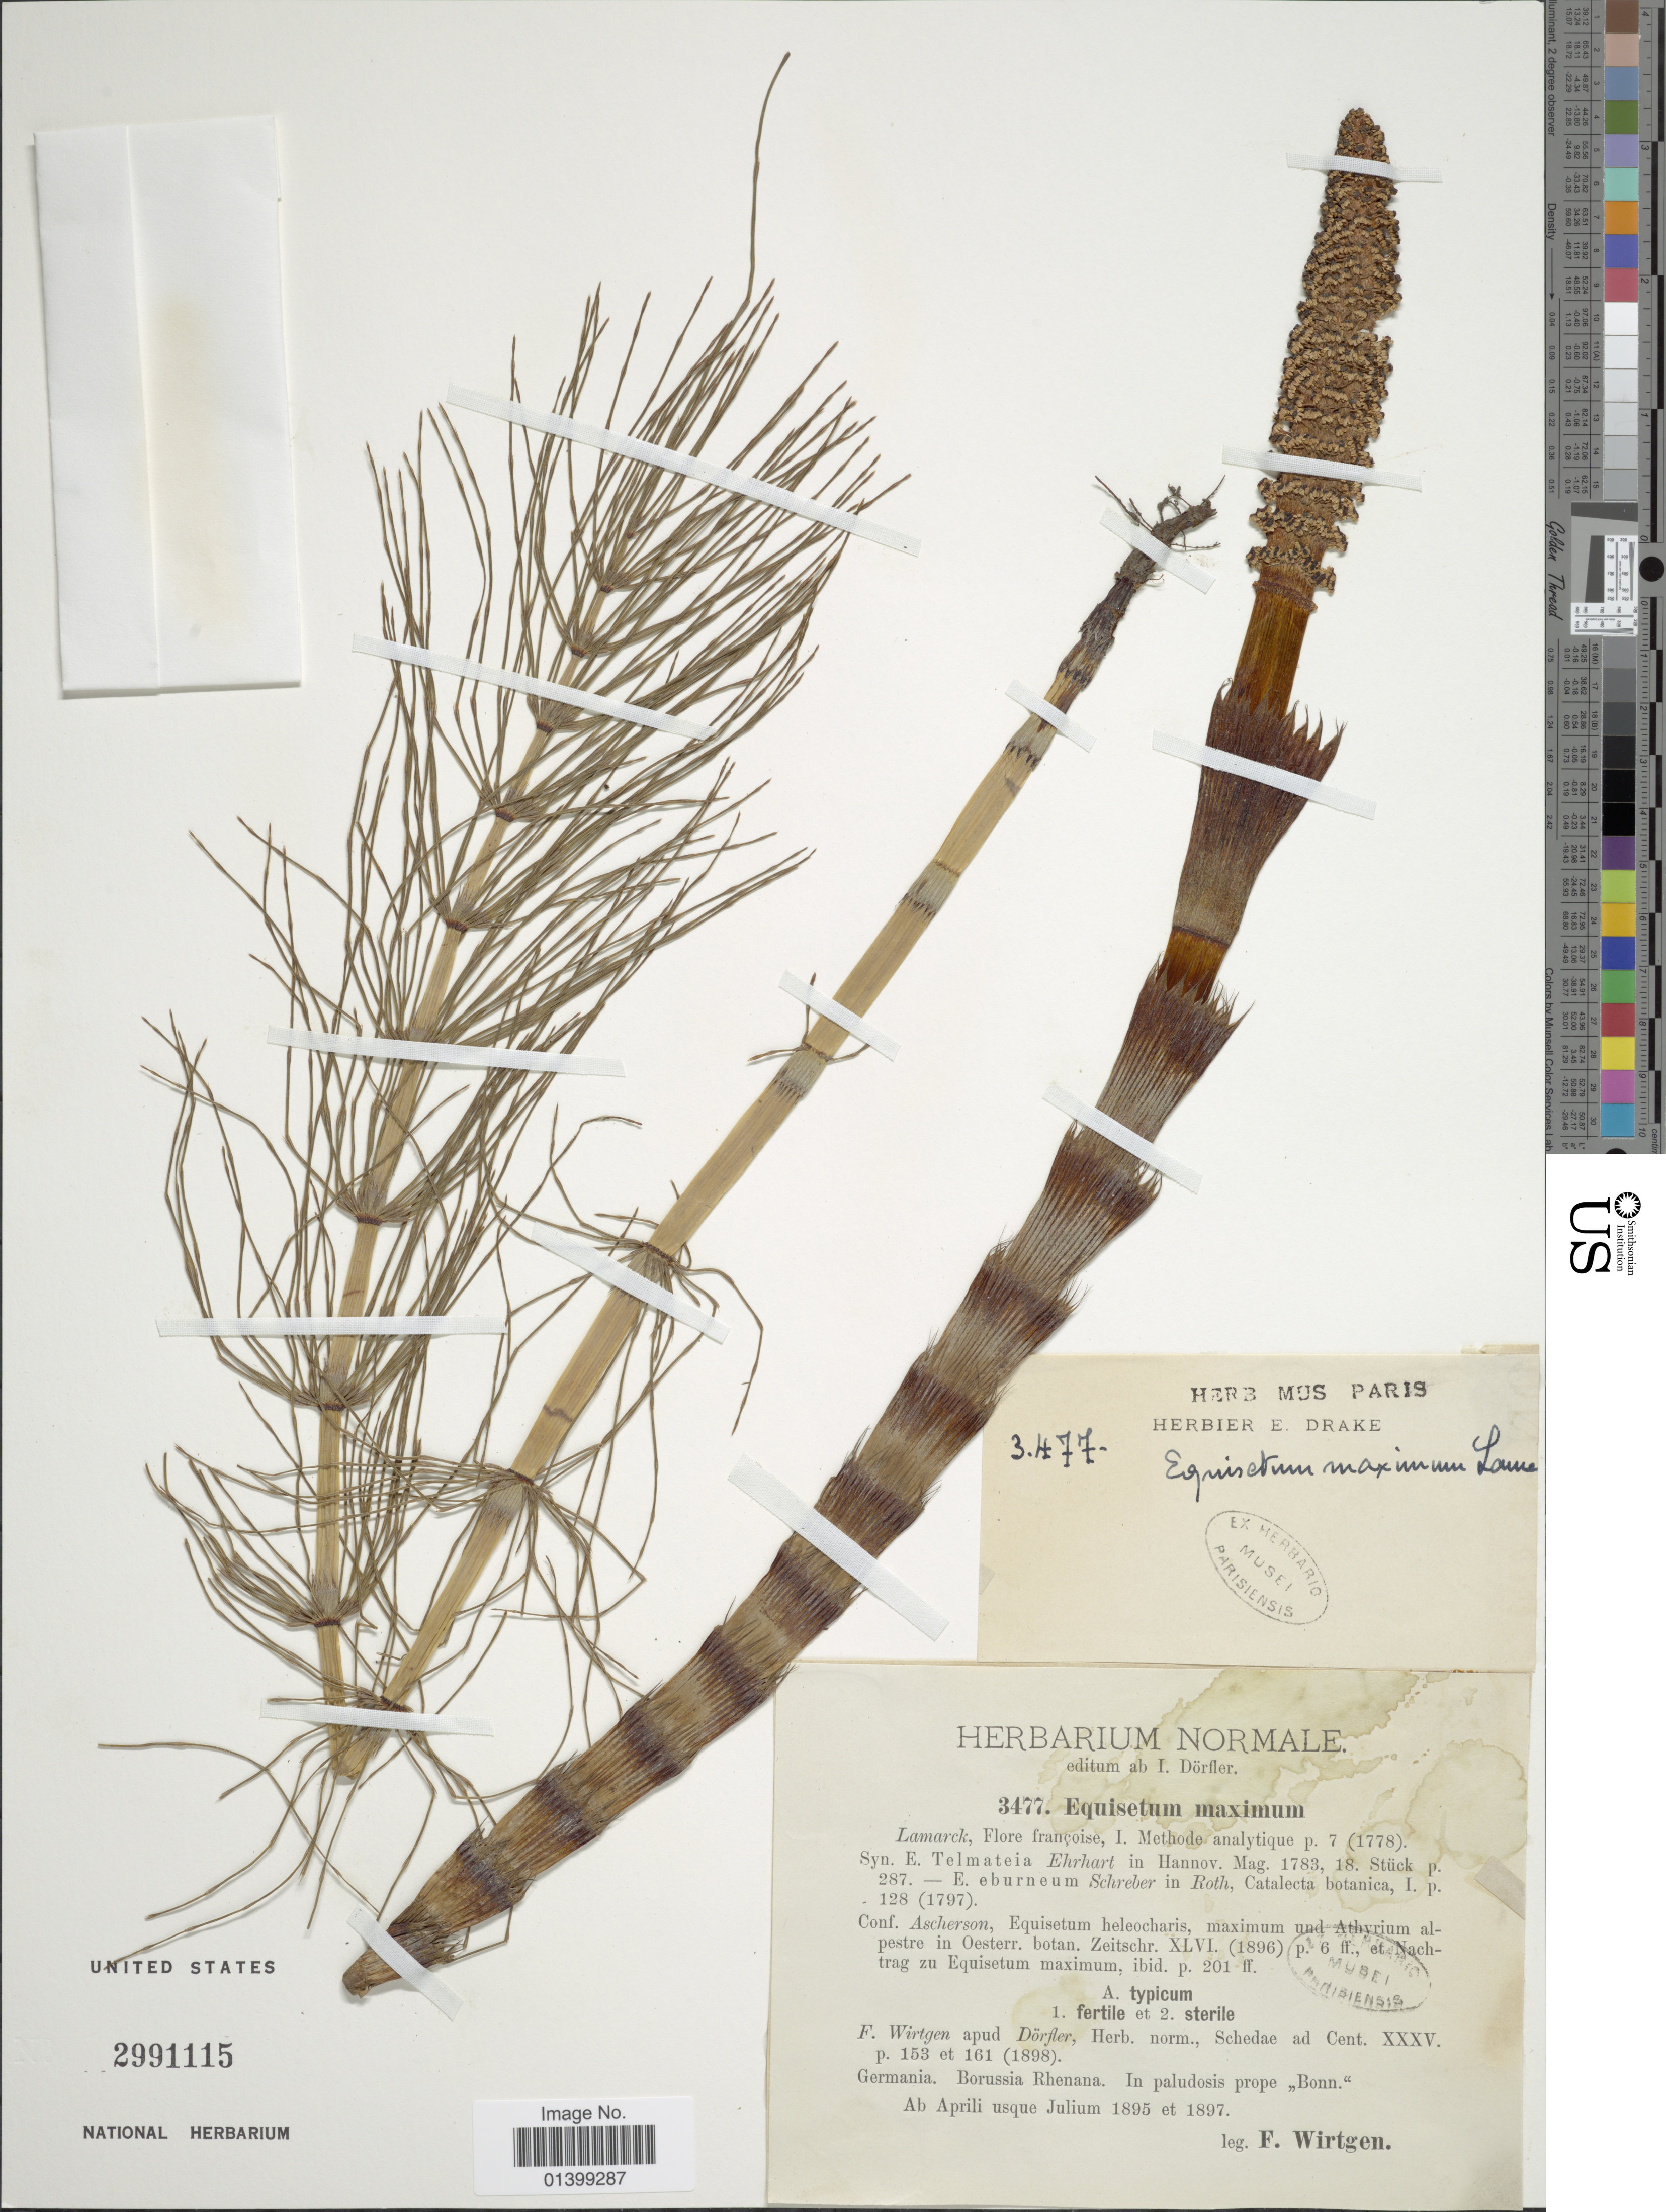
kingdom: Plantae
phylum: Tracheophyta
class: Polypodiopsida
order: Equisetales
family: Equisetaceae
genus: Equisetum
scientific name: Equisetum telmateia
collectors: F. Wirtgen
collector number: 3477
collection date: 1895-04/1897-07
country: Germany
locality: Germania. Borussia Rhenana. In paludosis prope "Bonn".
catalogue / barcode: US 2991115